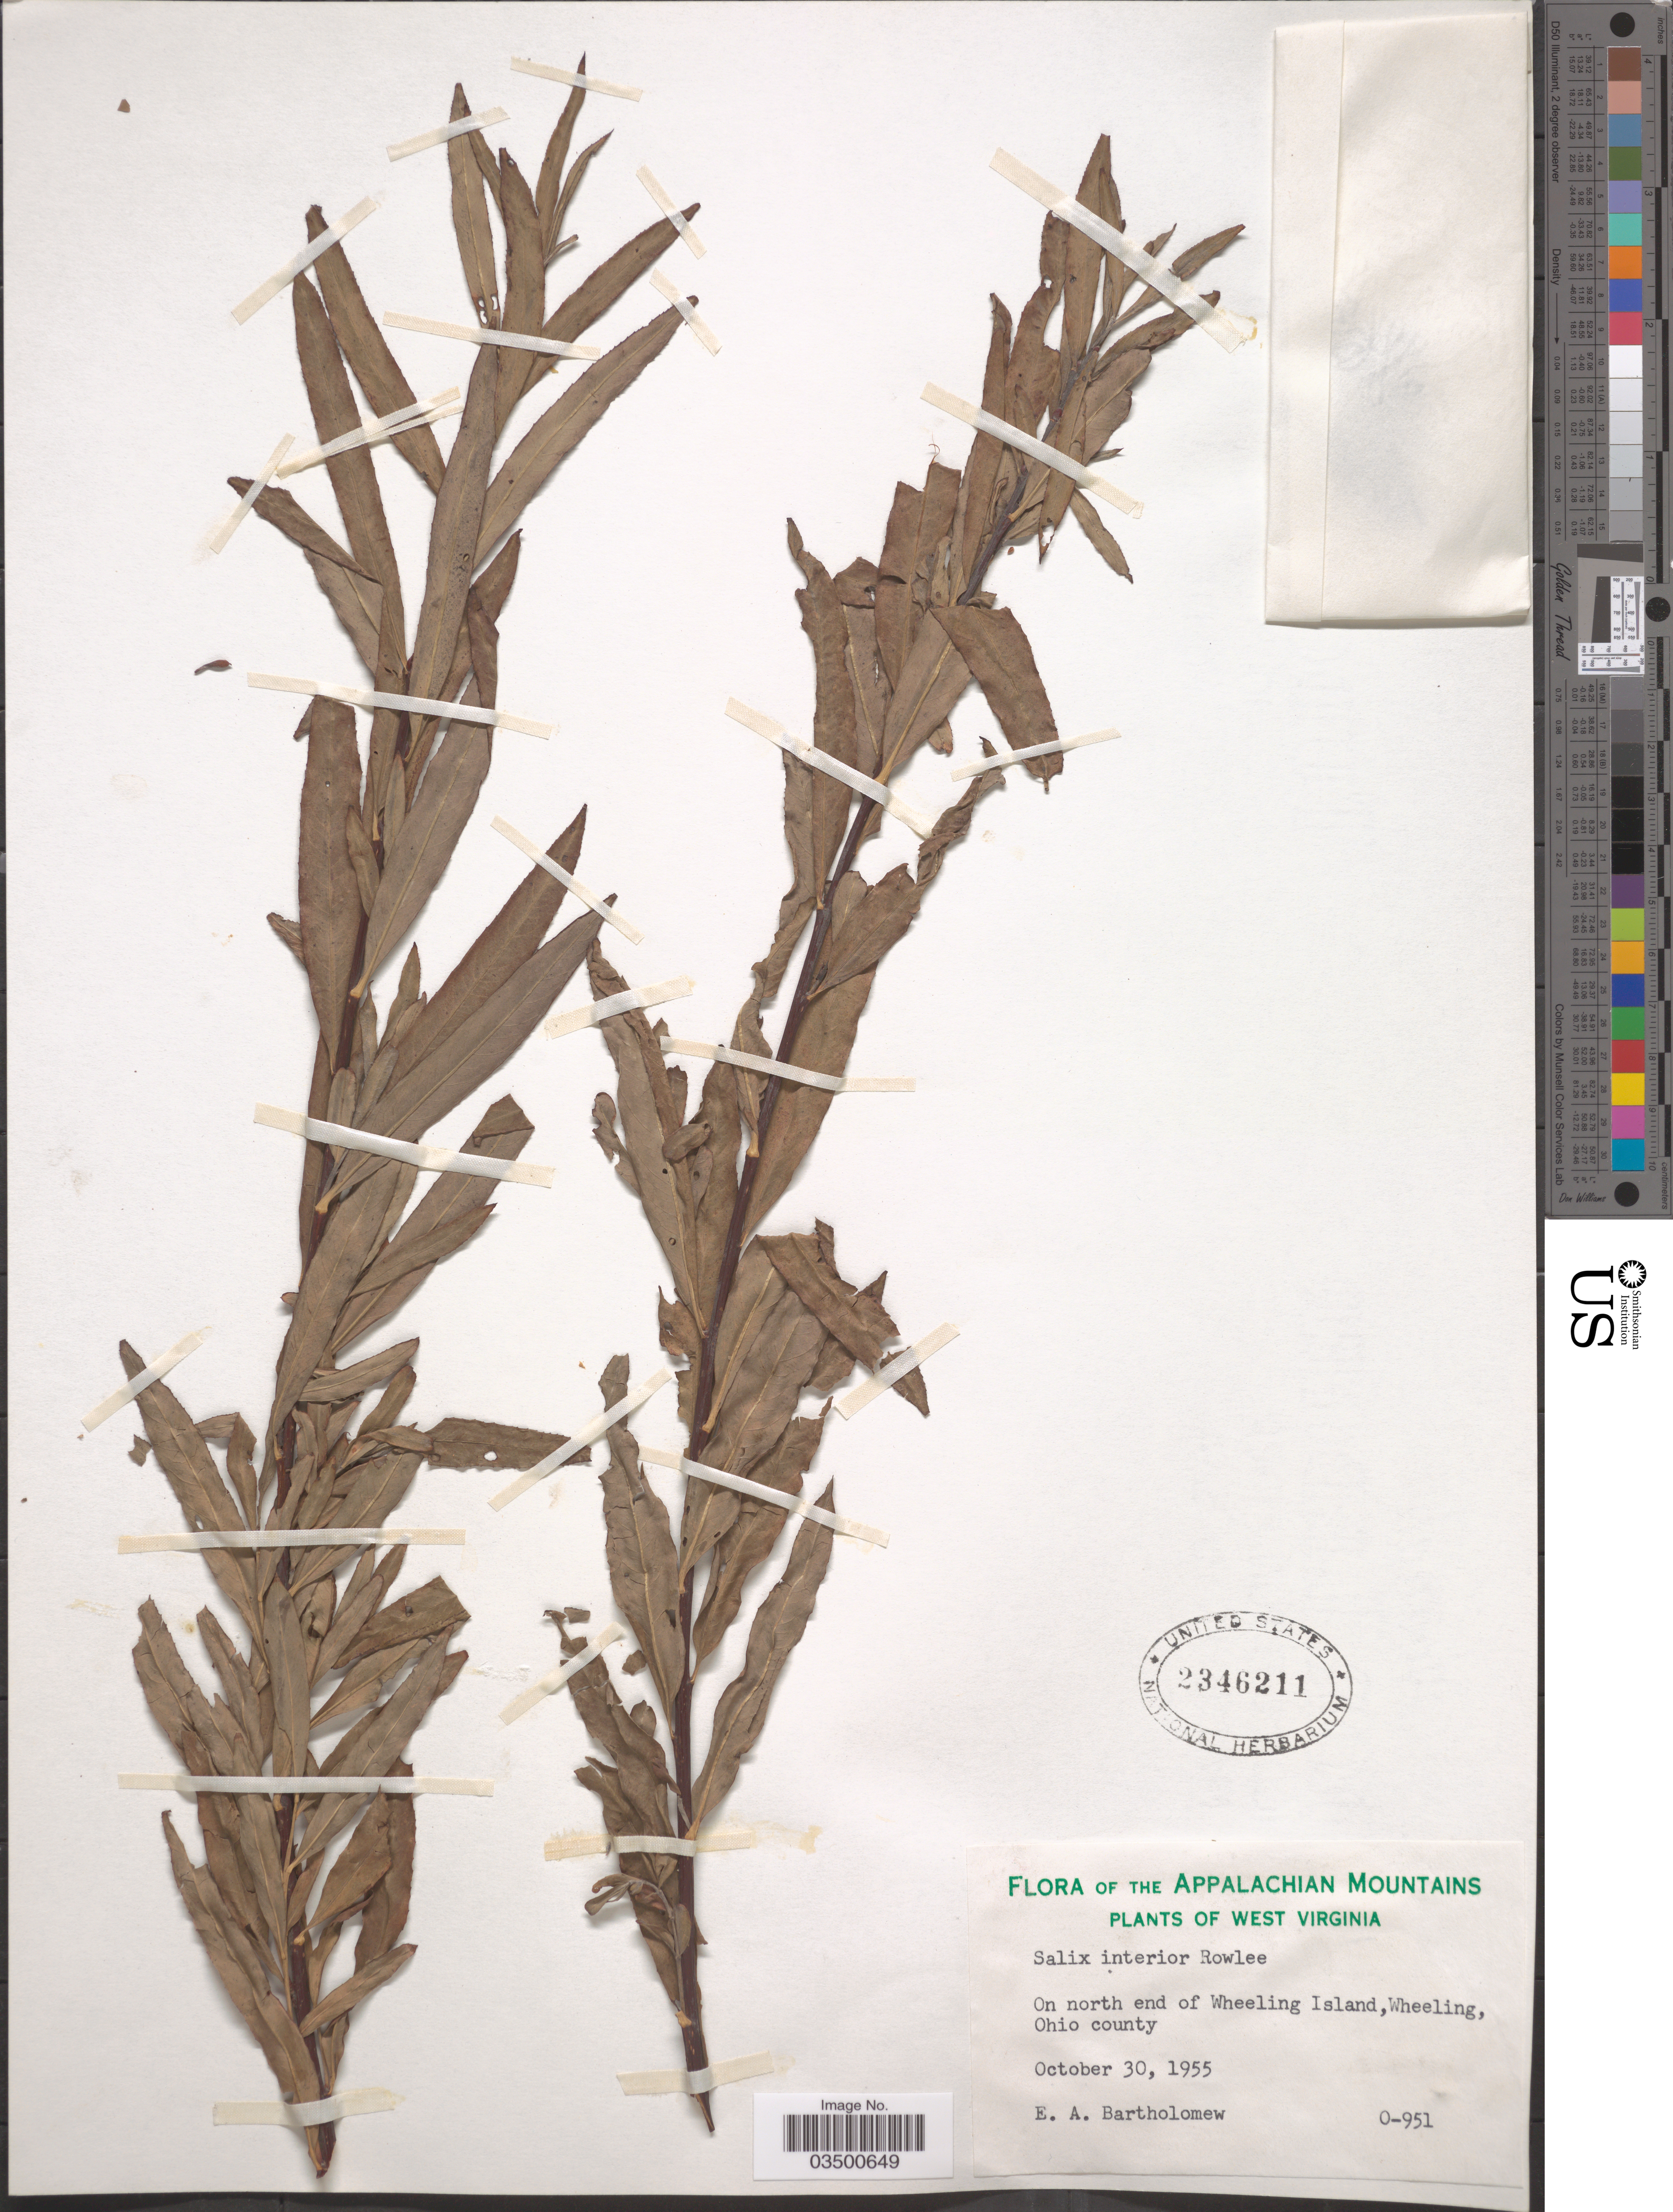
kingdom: Plantae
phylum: Tracheophyta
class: Magnoliopsida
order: Malpighiales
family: Salicaceae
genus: Salix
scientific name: Salix interior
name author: Rowlee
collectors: E. Bartholomew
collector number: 0-951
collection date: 1955-10-30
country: United States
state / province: West Virginia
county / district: Ohio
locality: The Appalachian Mountains. On north end of Wheeling Island, Wheeling, Ohio county.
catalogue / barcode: US 2346211